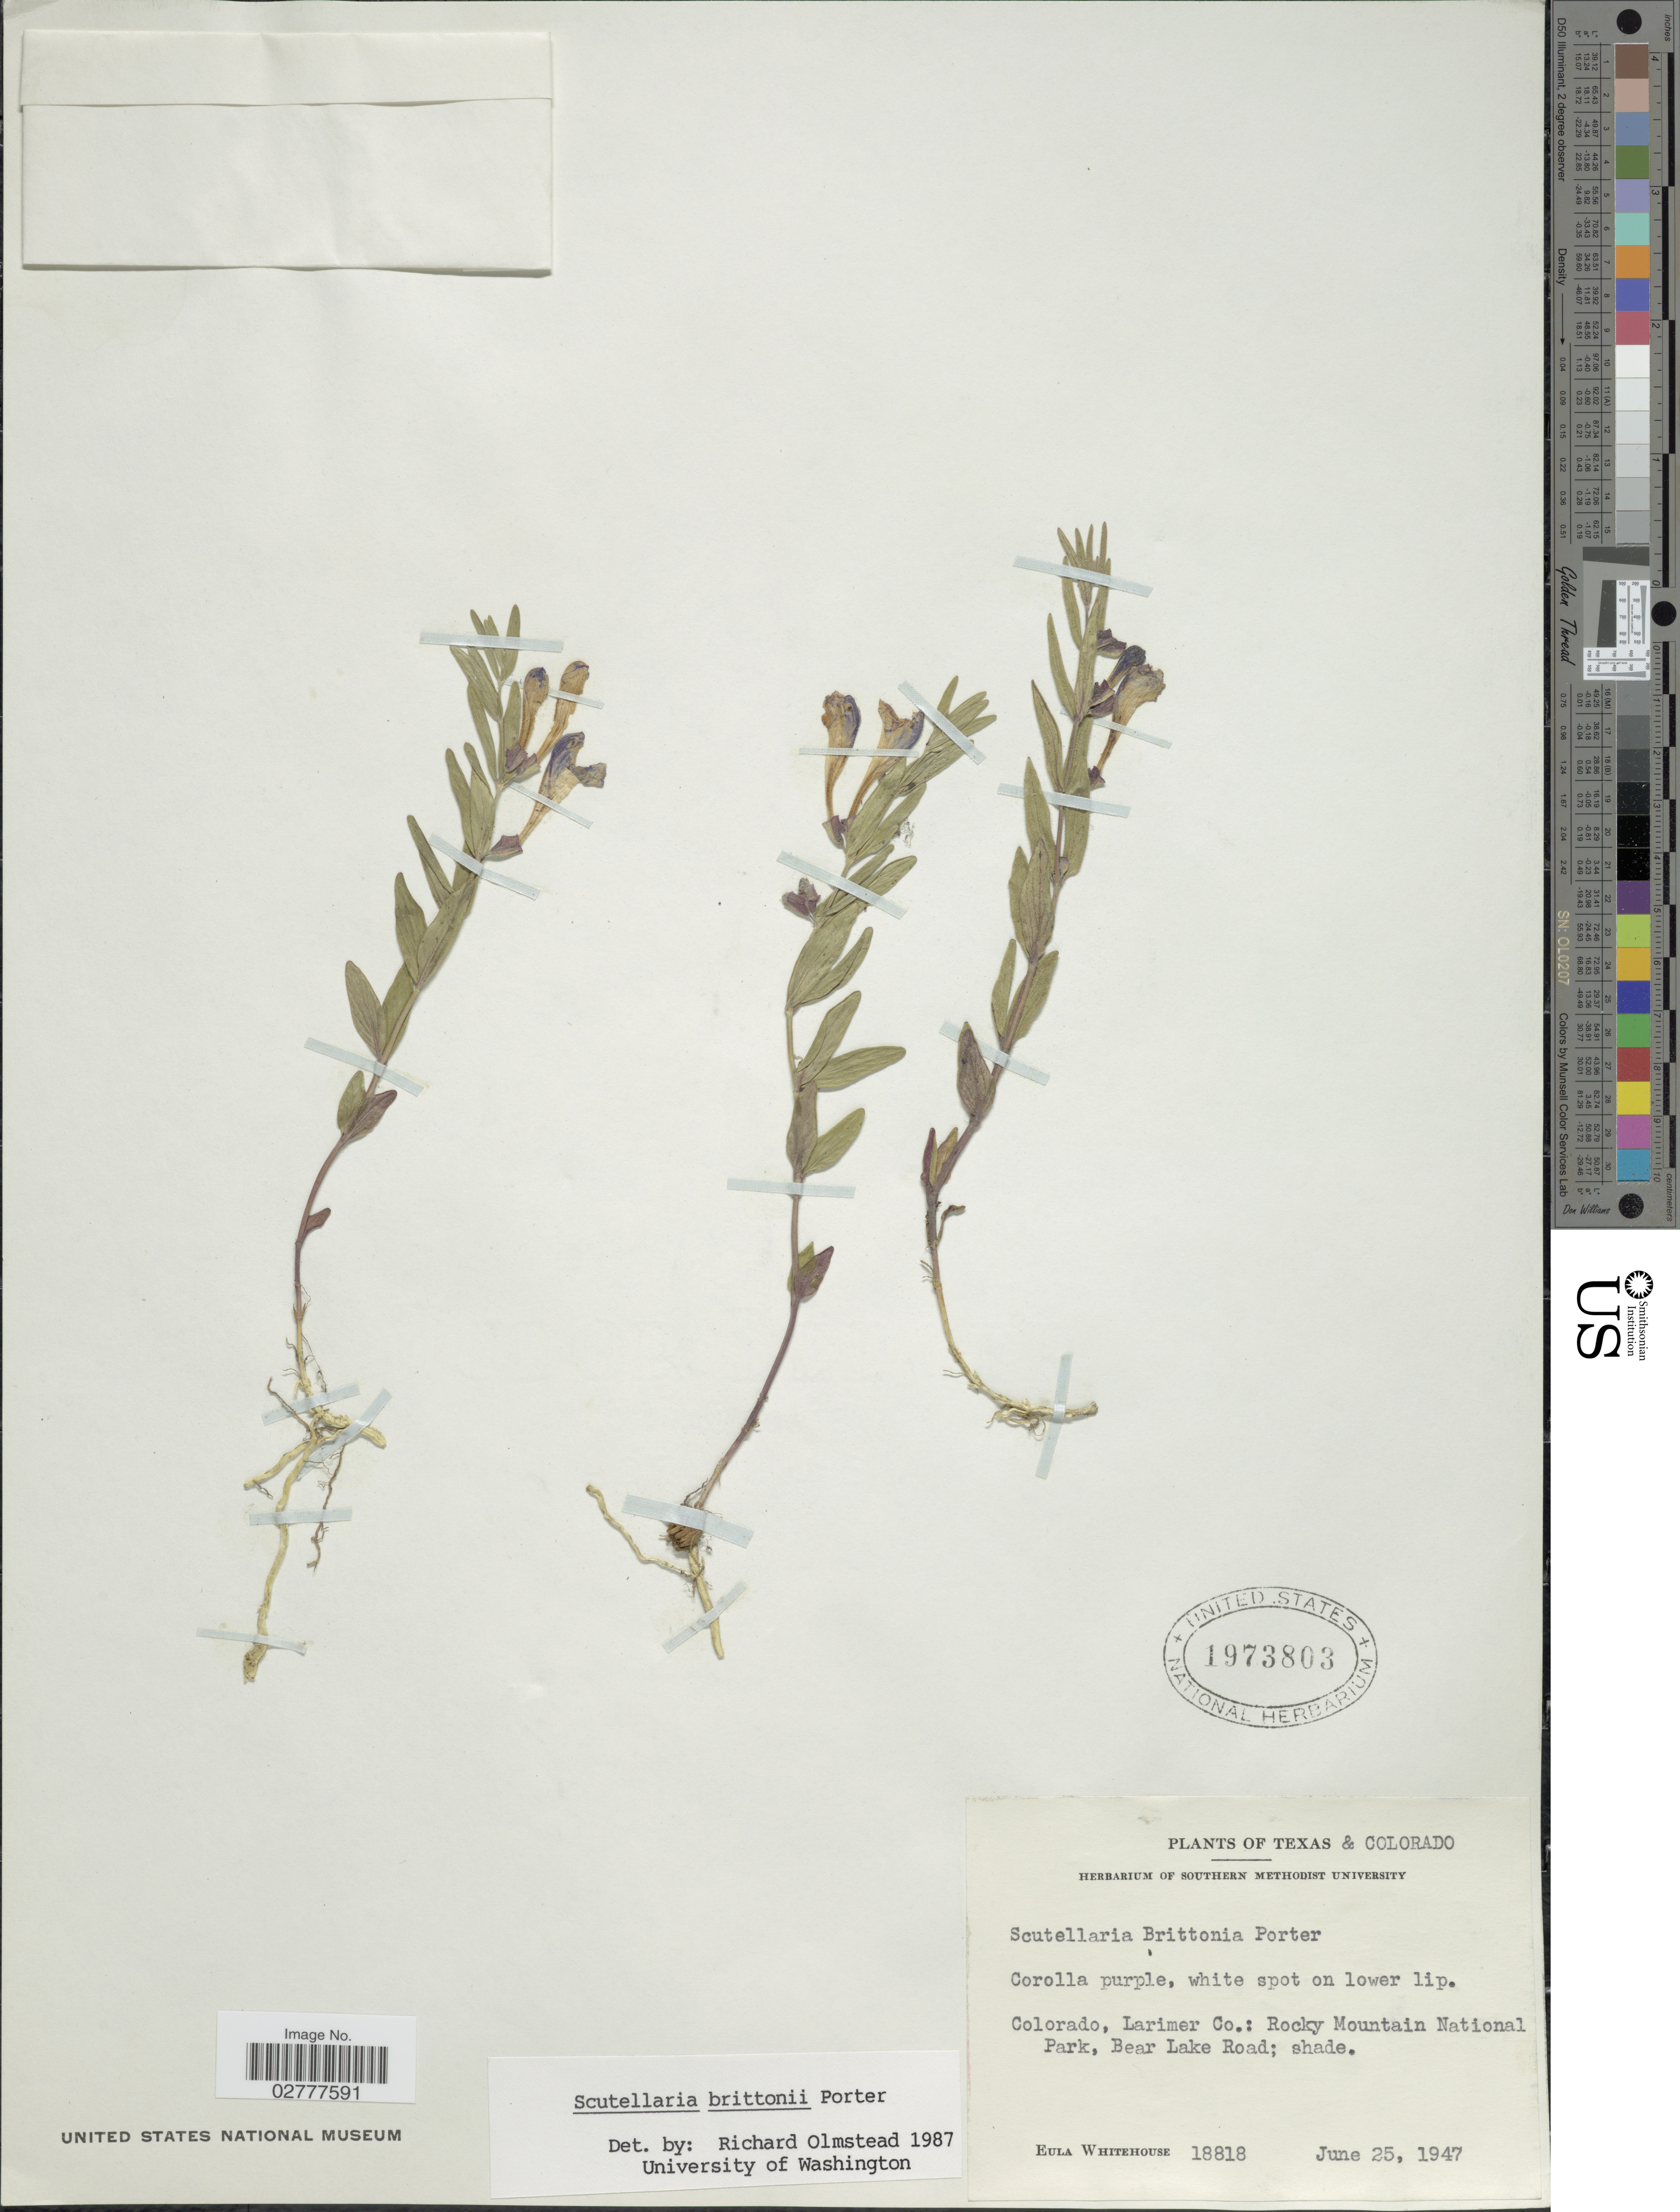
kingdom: Plantae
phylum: Tracheophyta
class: Magnoliopsida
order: Lamiales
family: Lamiaceae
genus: Scutellaria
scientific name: Scutellaria brittonii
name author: Porter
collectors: E. Whitehouse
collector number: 18818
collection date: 1947-06-25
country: United States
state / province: Colorado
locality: Larimer Co.: Rocky Mountain National Park, Bear Lake Road.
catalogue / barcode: US 1973803